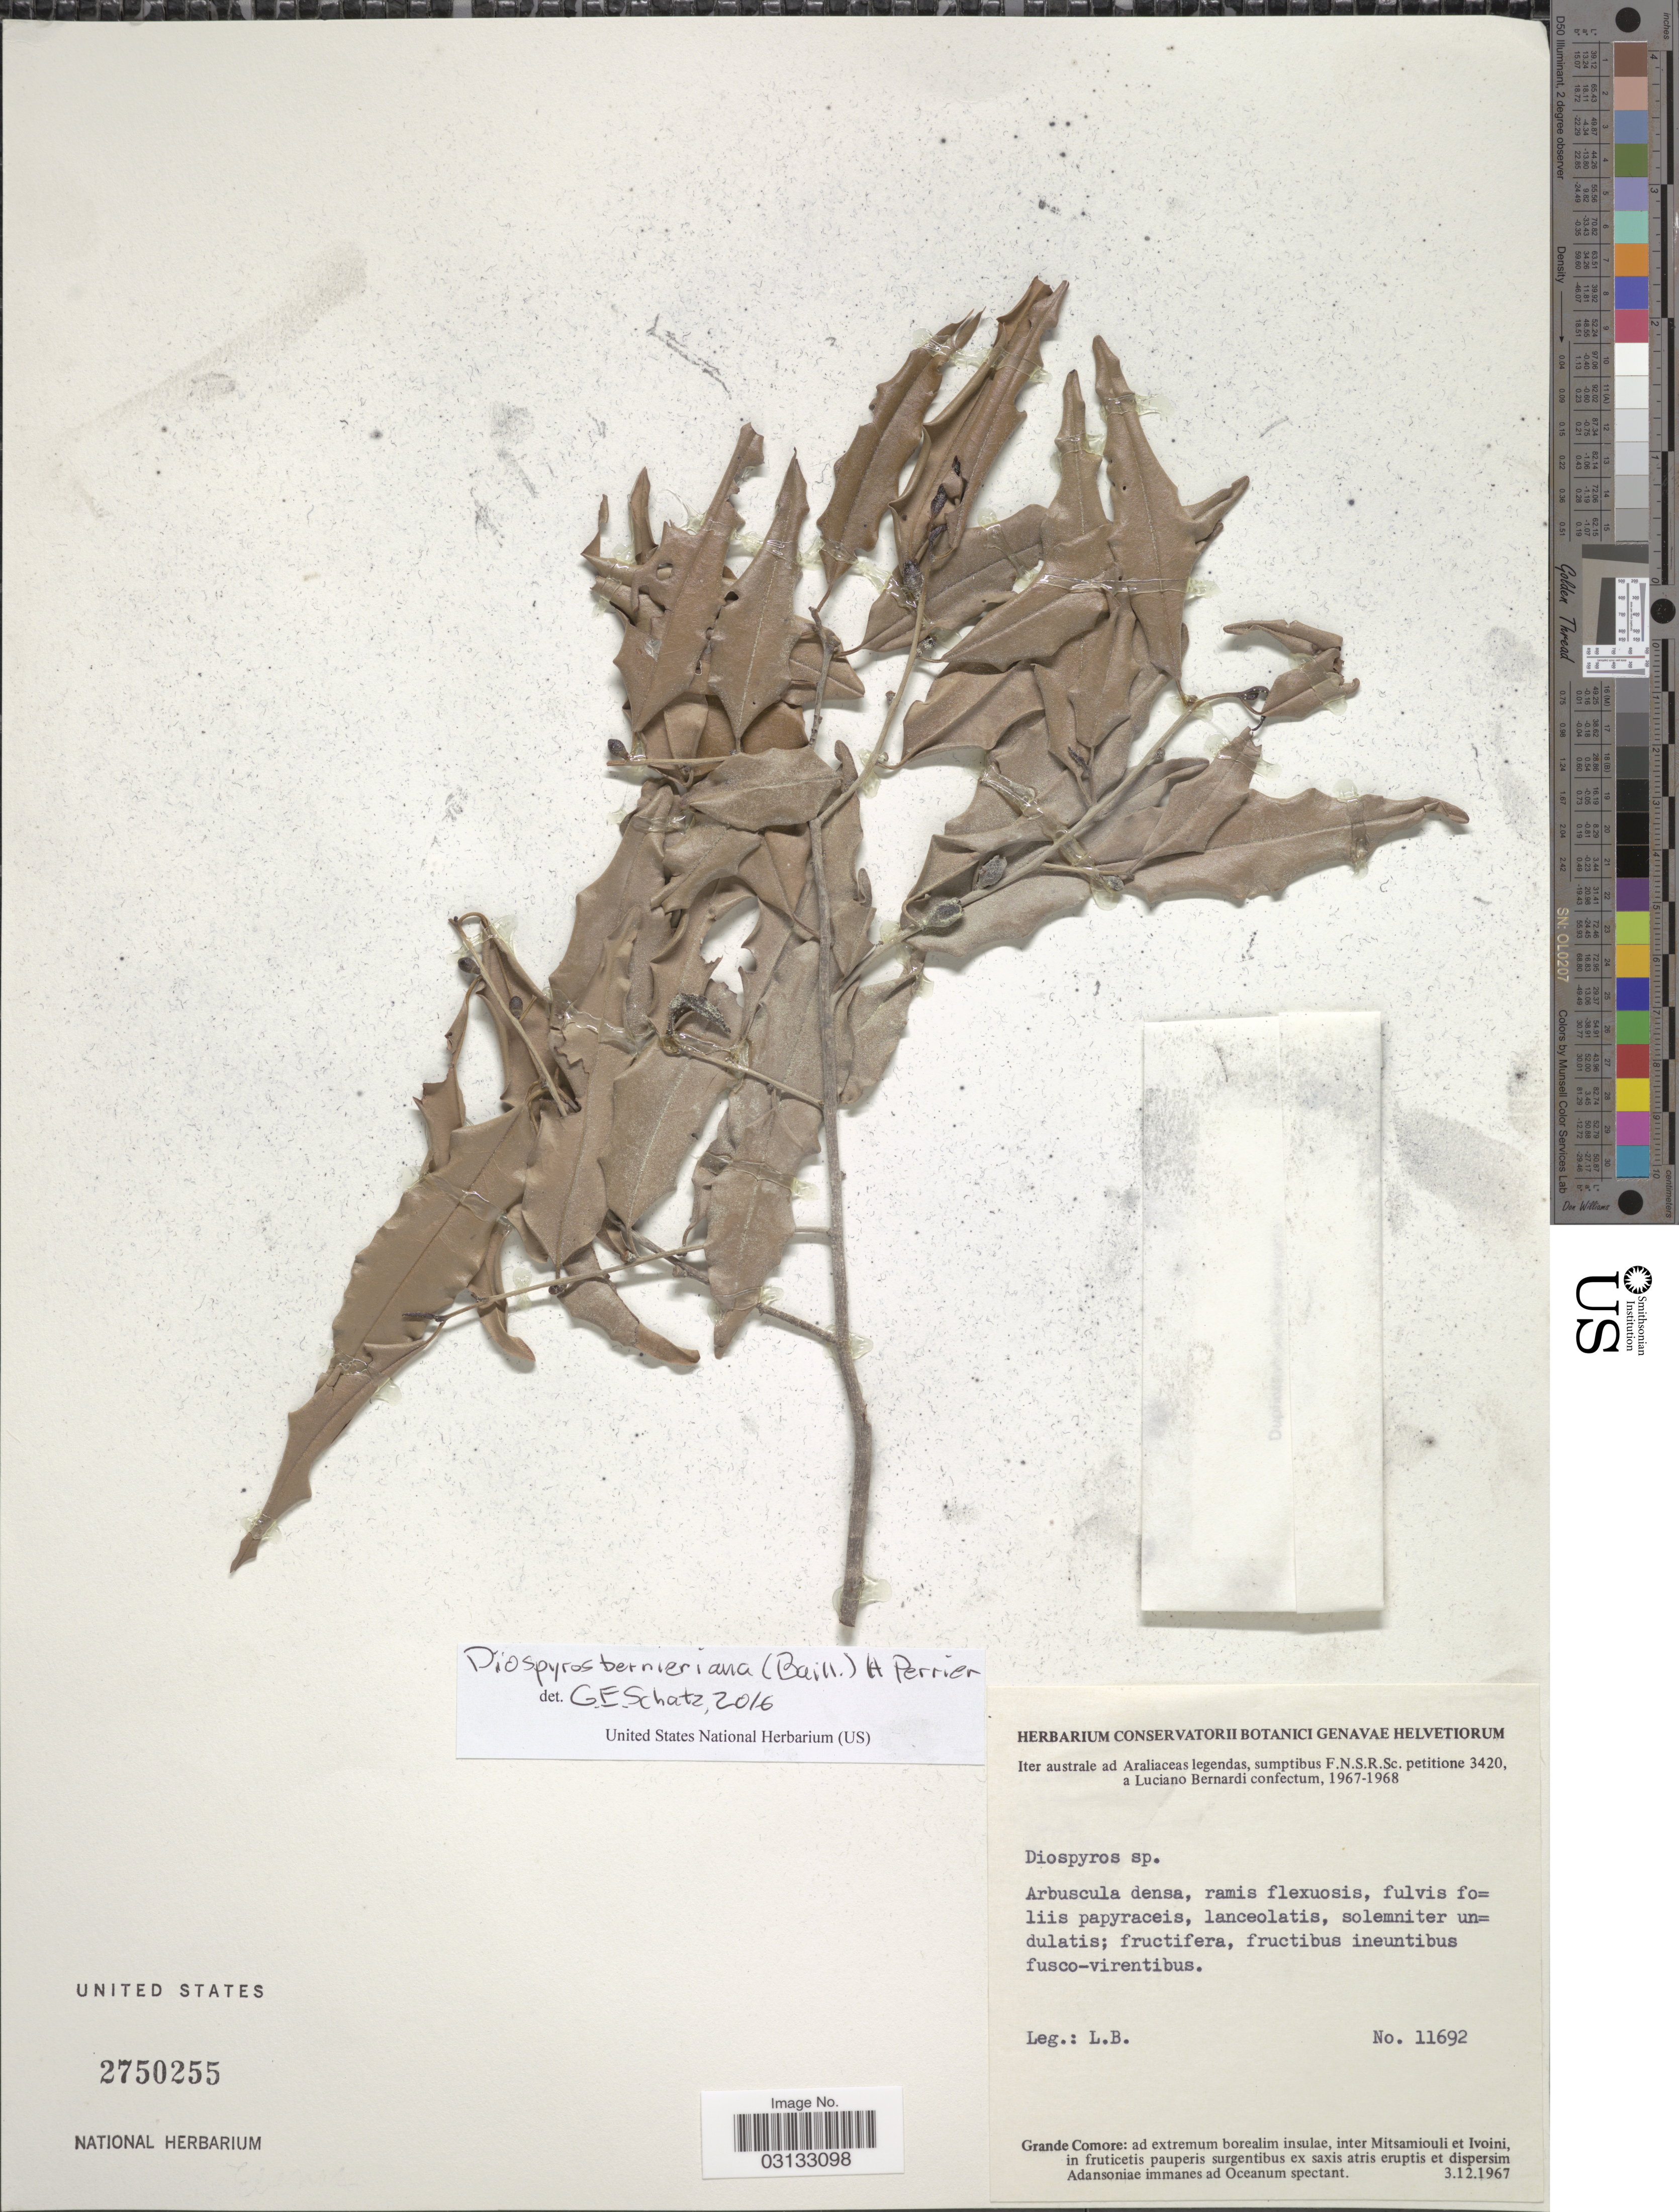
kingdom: Plantae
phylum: Tracheophyta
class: Magnoliopsida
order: Ericales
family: Ebenaceae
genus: Diospyros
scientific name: Diospyros bernieriana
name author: (Baill.) H. Perrier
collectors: L. Bernardi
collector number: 11692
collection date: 1967-12-03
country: Comoros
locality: Grande Comore: ad extremum borealim insulae, inter Mitsamiouli et Ivoini.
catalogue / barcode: US 2750255